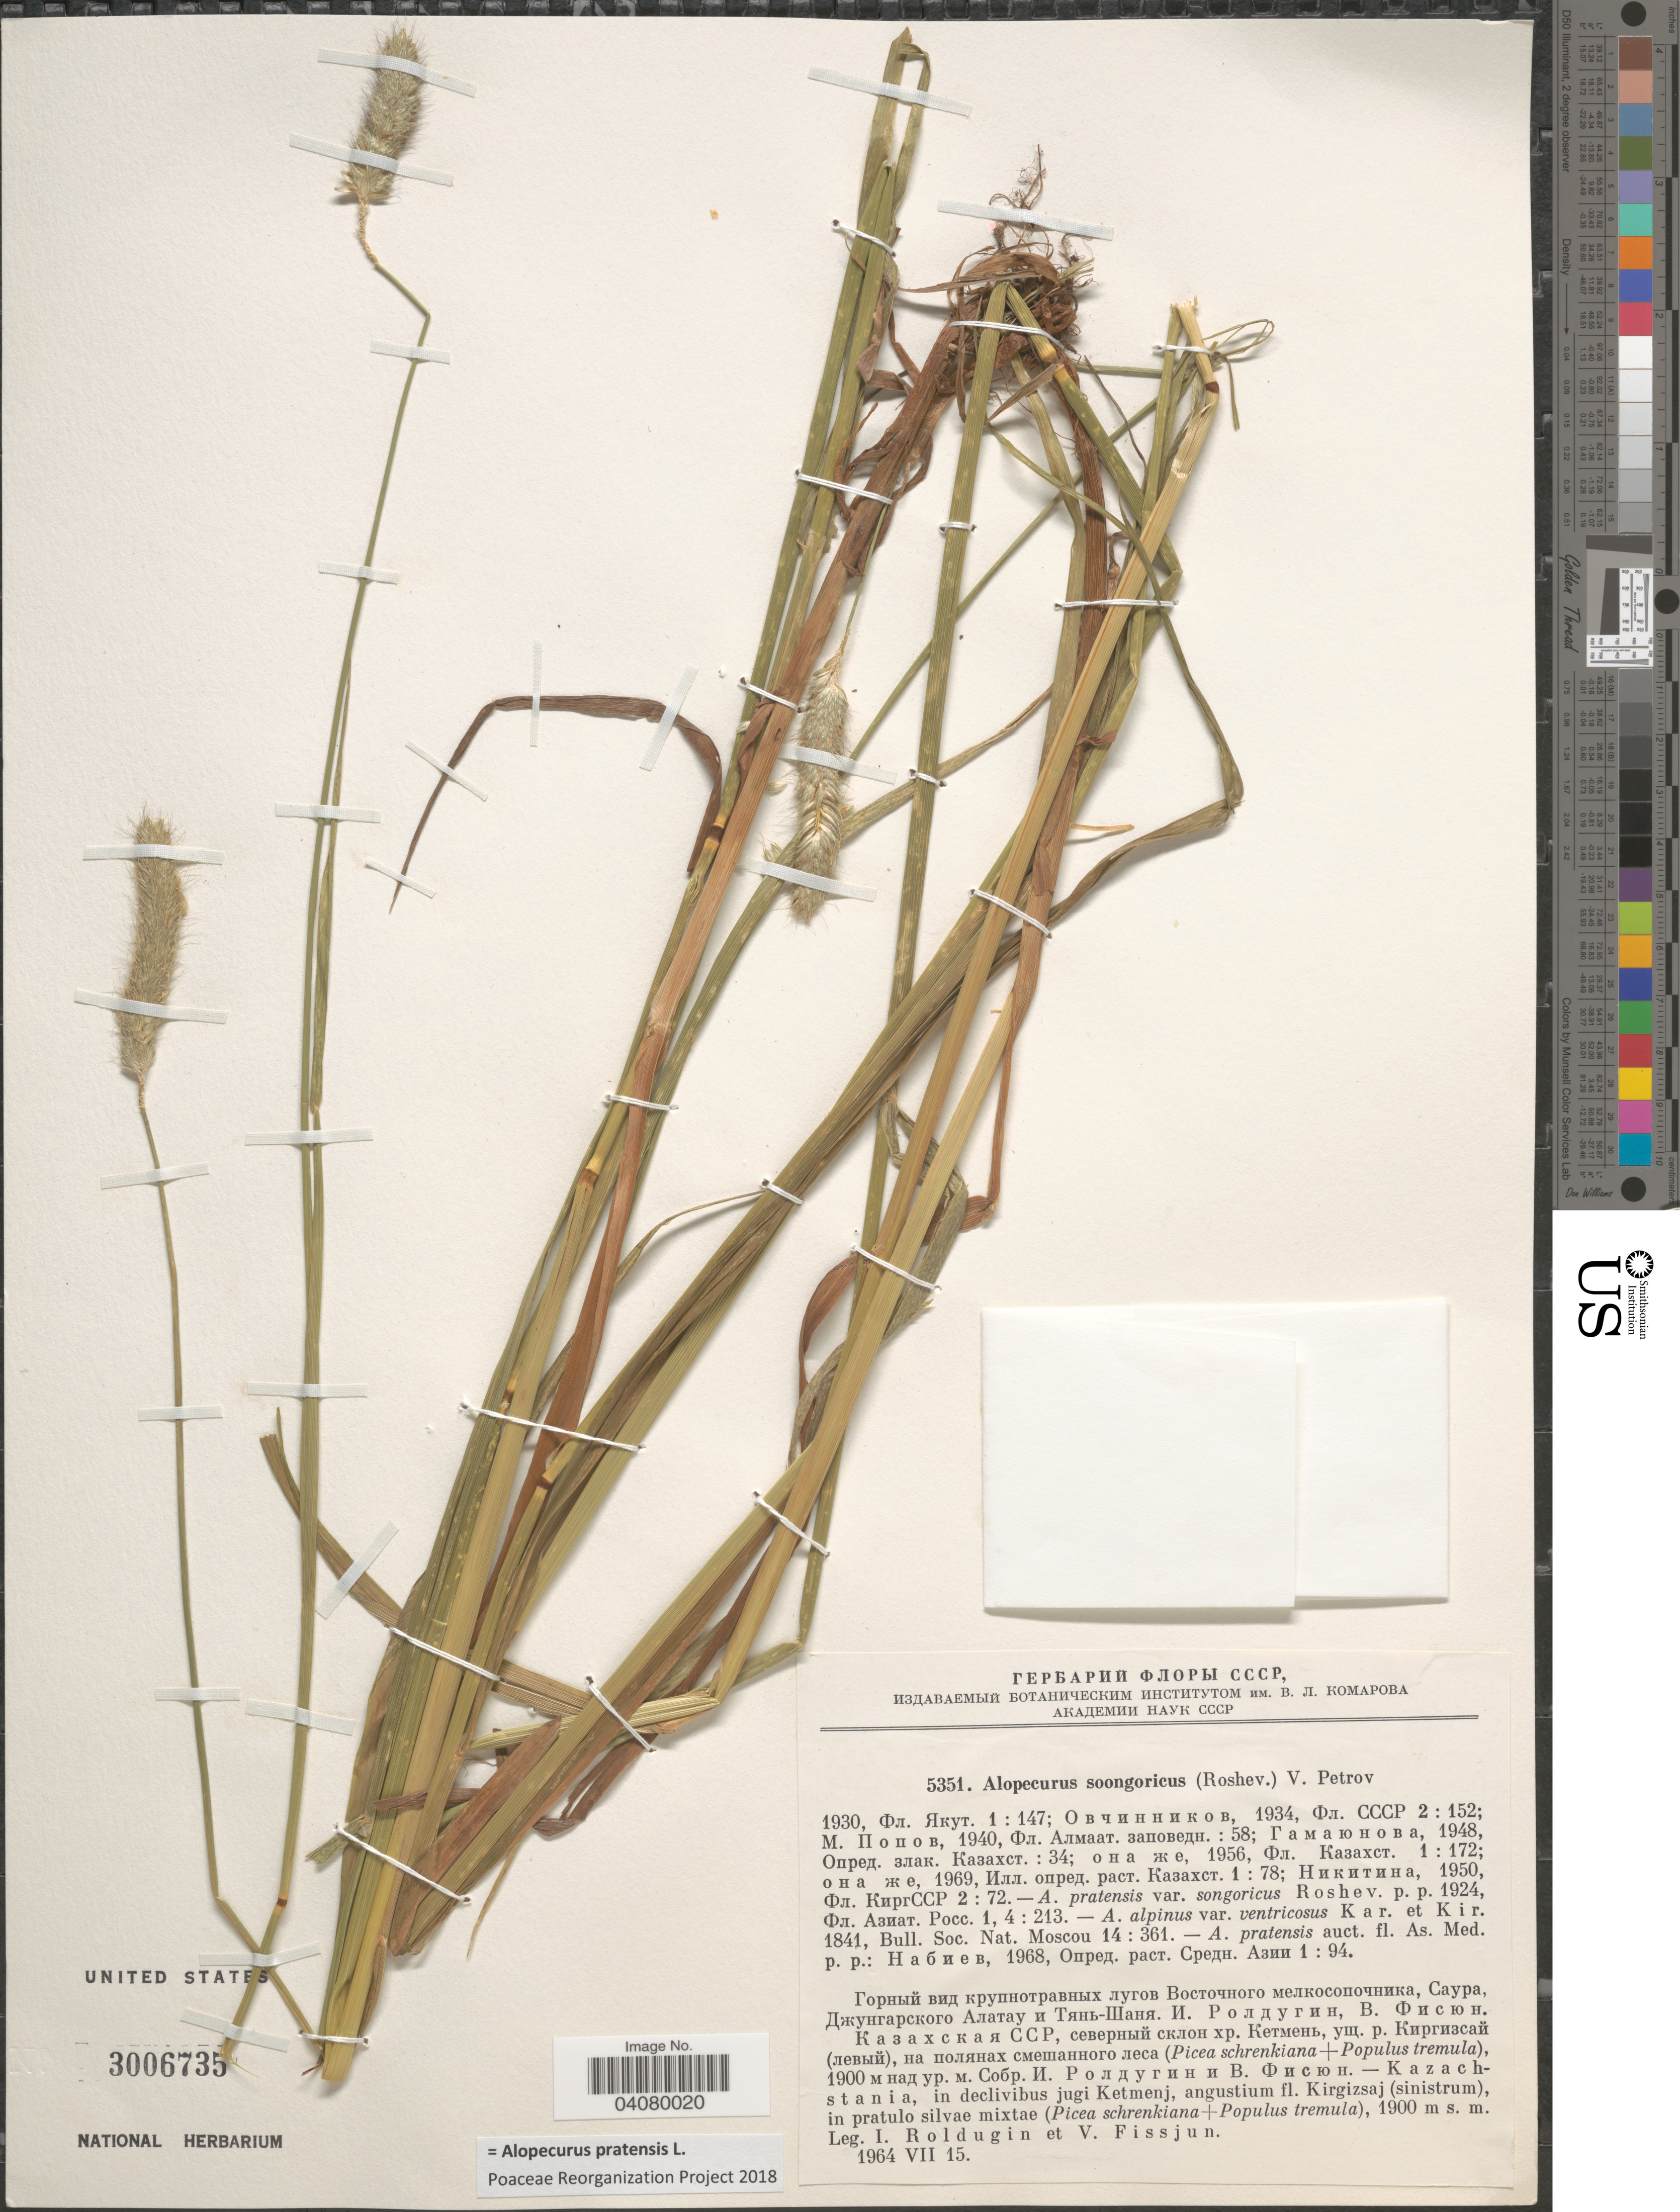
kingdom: Plantae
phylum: Tracheophyta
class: Liliopsida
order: Poales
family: Poaceae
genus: Alopecurus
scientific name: Alopecurus pratensis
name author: L.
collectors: I. Roldugin & V. Fissjun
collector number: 5351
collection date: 1964-07-15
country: Kazakhstan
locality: In declivibus jugi Ketmenj, angustium fl. Kirgizsaj (sinistrum), in pratulo silvae mixtae.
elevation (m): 1900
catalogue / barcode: US 3006734